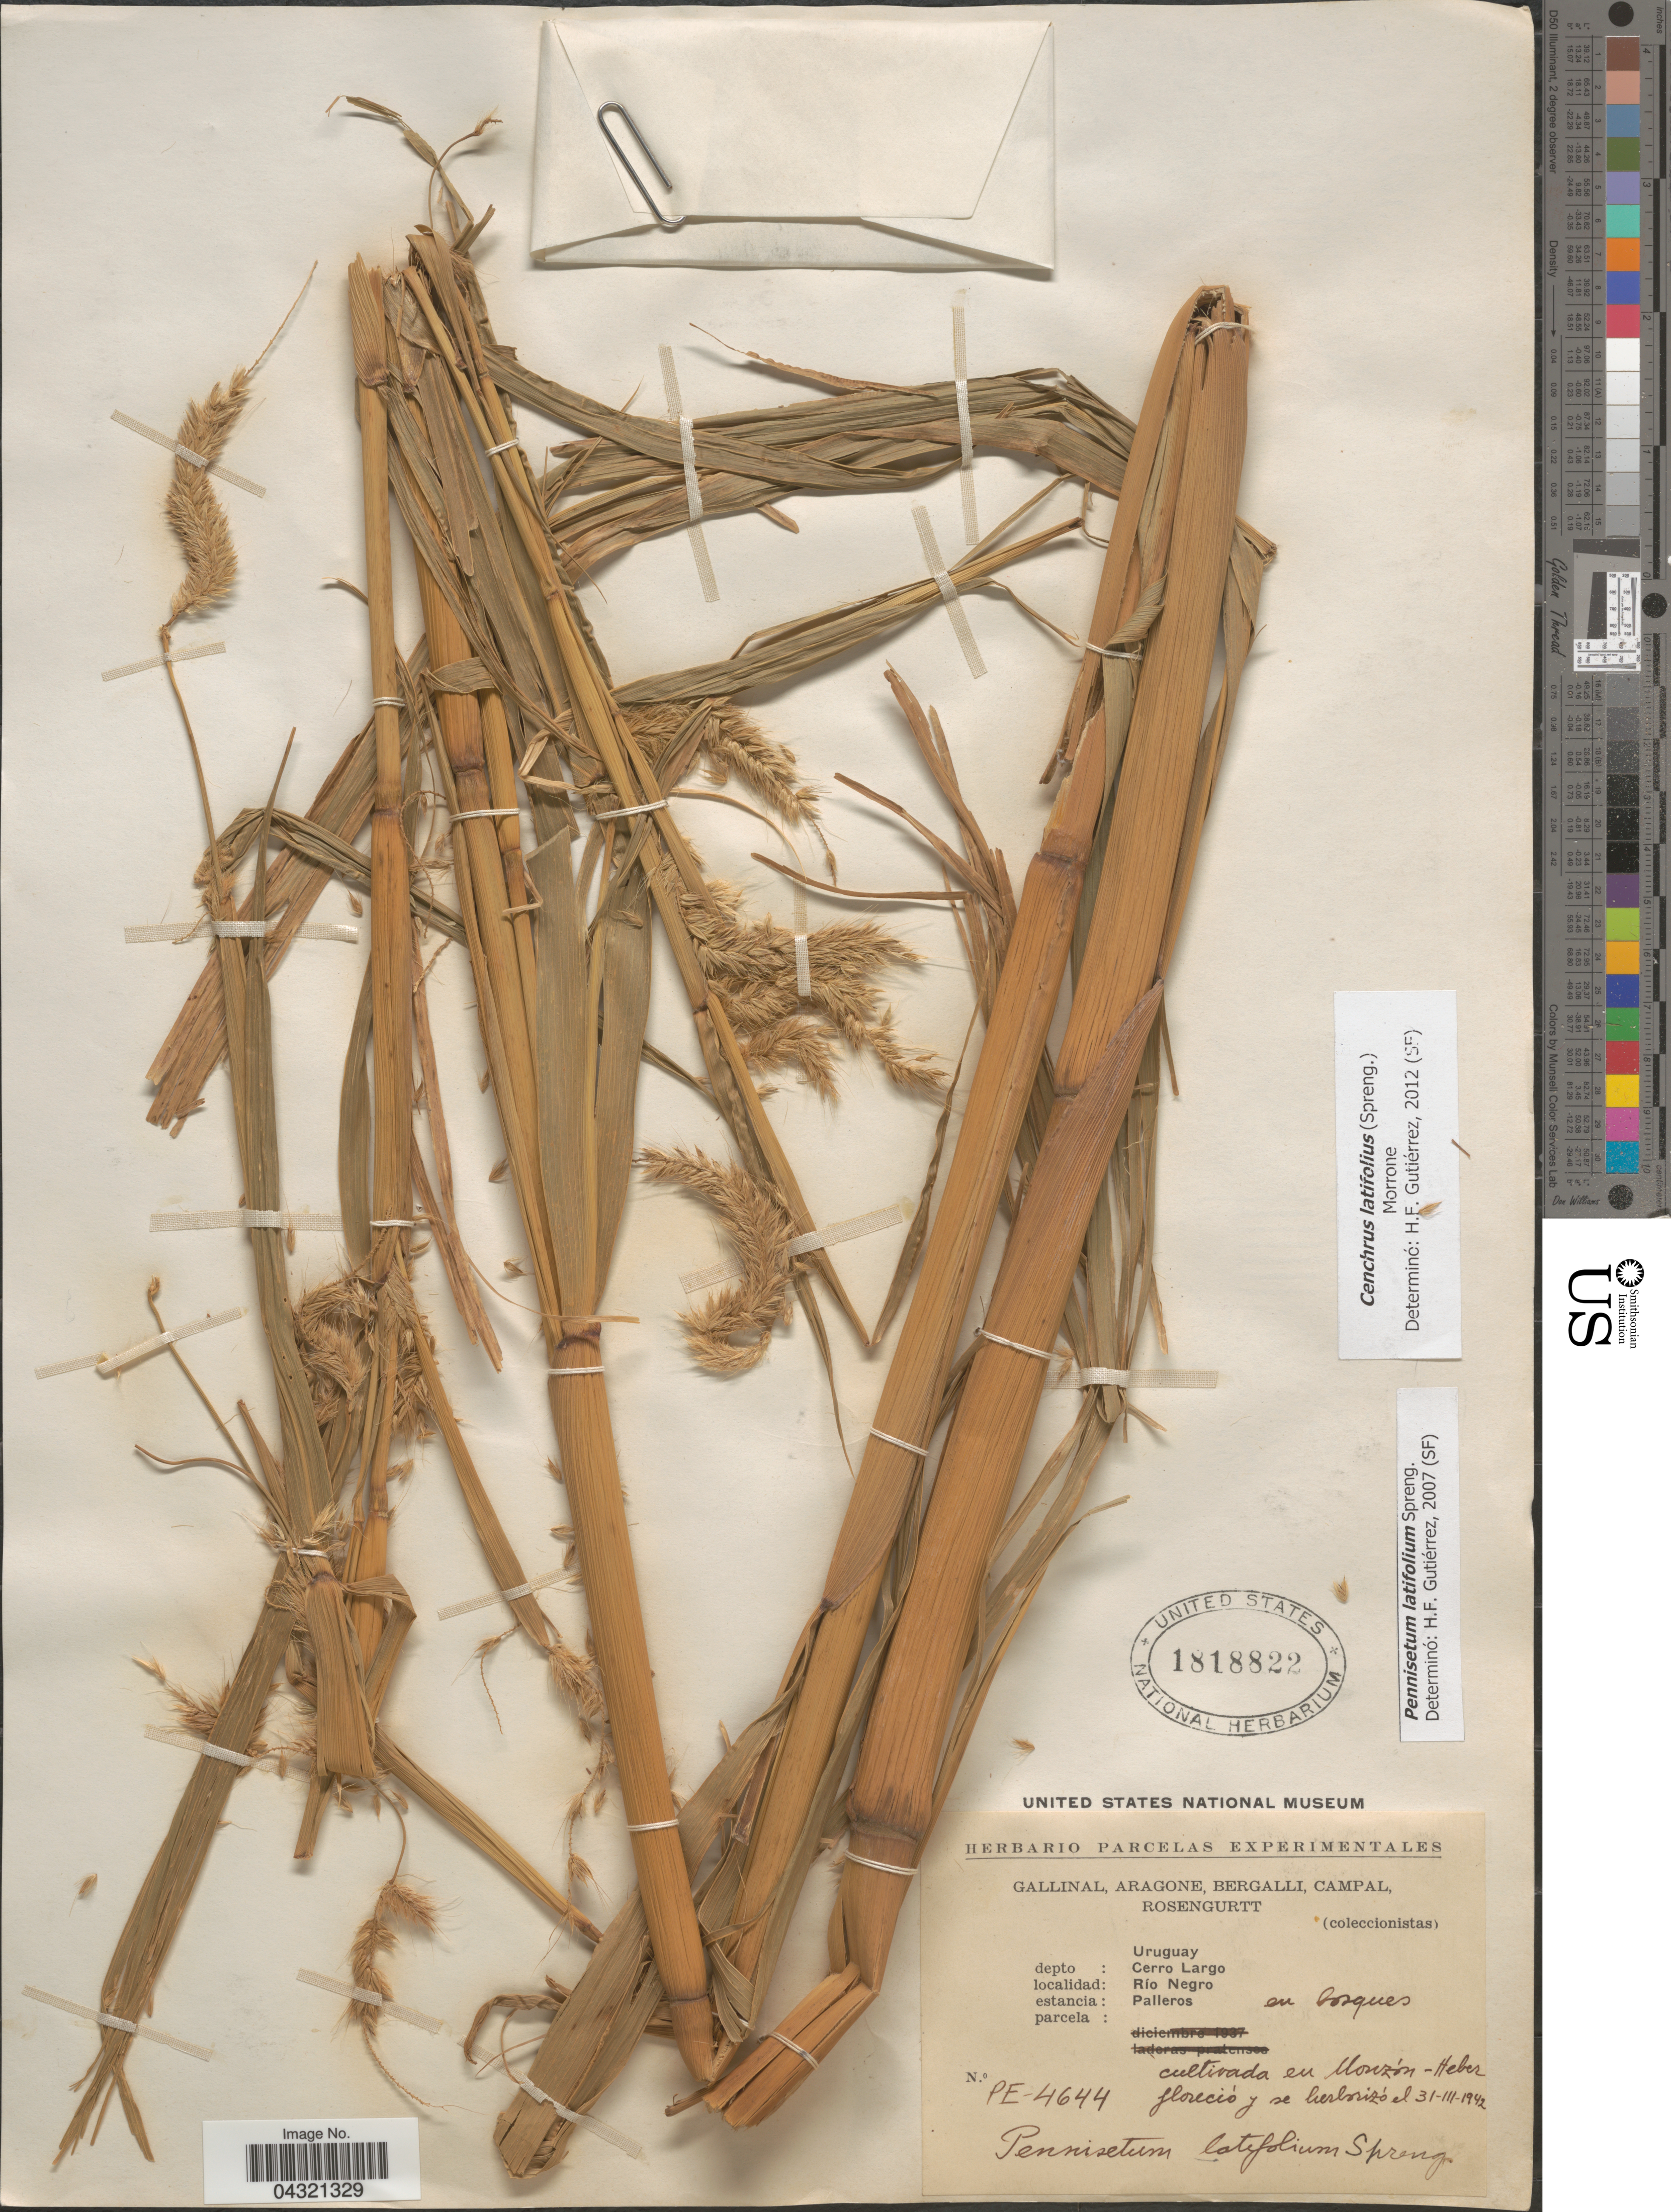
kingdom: Plantae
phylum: Tracheophyta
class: Liliopsida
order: Poales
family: Poaceae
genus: Cenchrus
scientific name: Cenchrus latifolius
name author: (Spreng.) Morrone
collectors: -. Gallinal, -- Aragone, -- Bergalli, -- Campal & Rosengurtt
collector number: PE-4644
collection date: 1942-03-31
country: Uruguay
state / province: Cerro Largo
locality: Depto: Cerro Largo. Río Negro. Estancia: Palleros. En Monzón-Heber.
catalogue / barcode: US 1818822